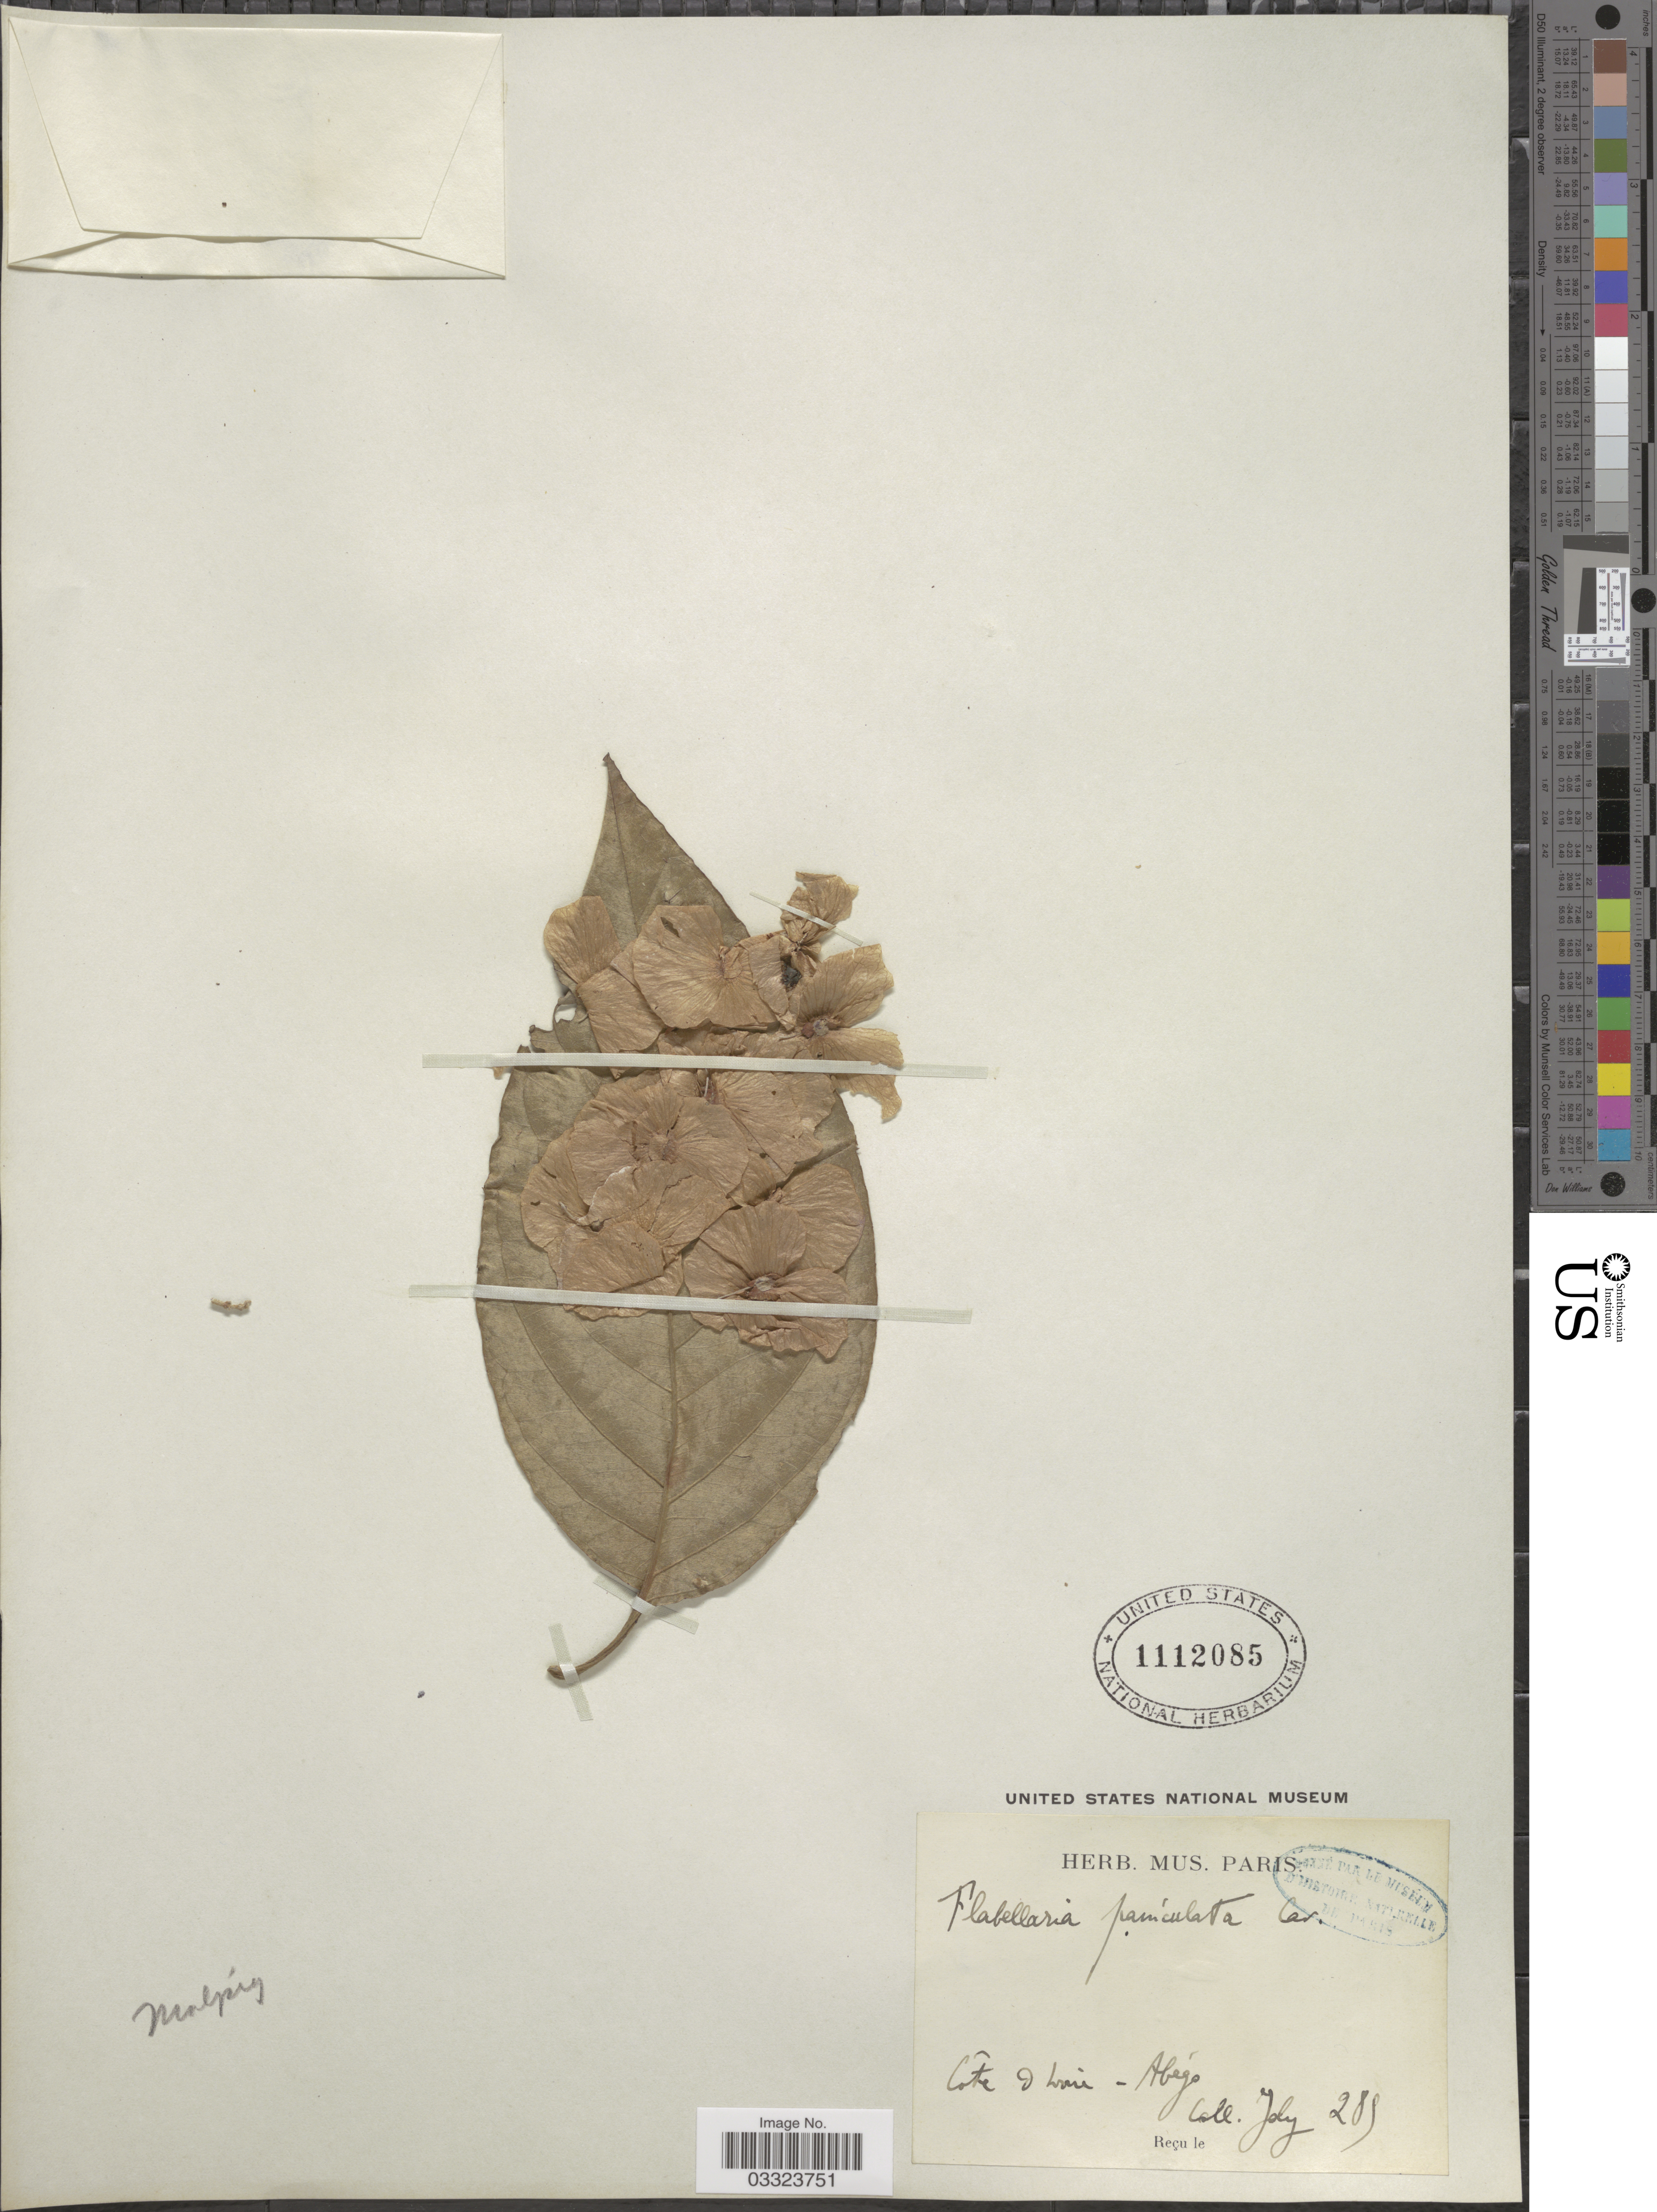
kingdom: Plantae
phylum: Tracheophyta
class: Magnoliopsida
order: Malpighiales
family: Malpighiaceae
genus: Flabellaria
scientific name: Flabellaria paniculata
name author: Cav.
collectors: Joly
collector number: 285*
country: Ivory Coast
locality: Côte d Ivoire - Abégo [interpreted]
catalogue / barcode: US 1112085